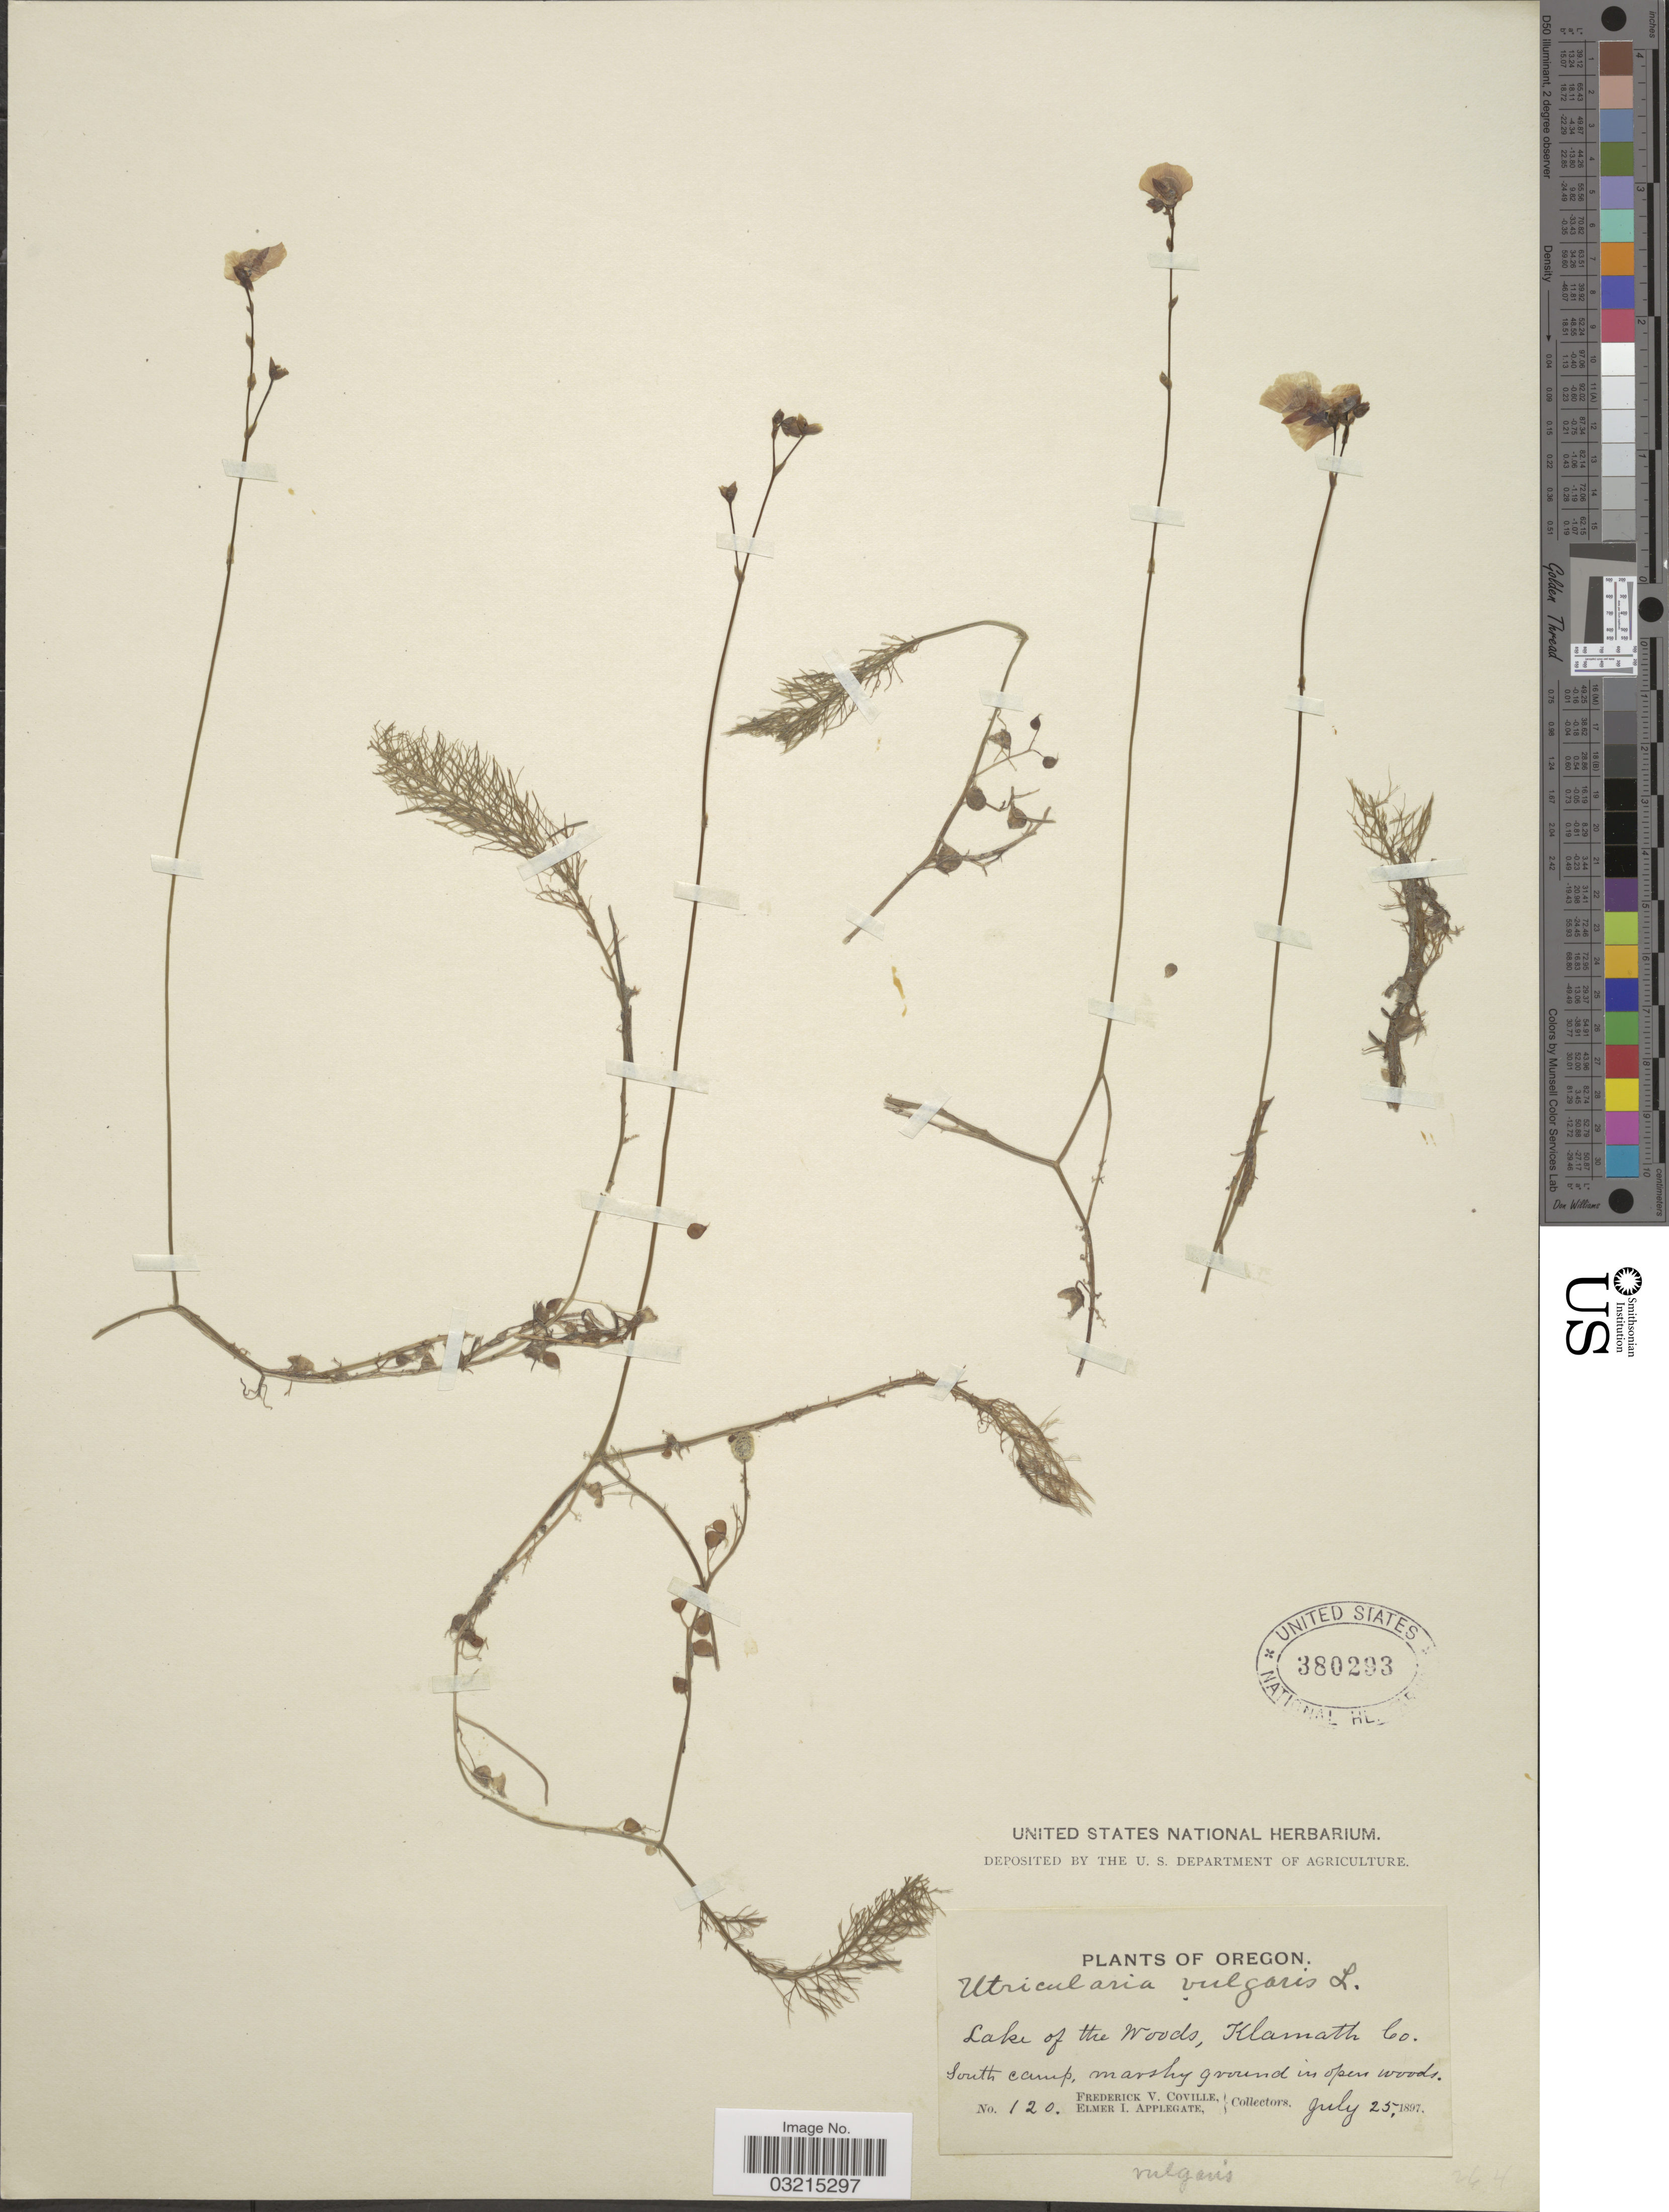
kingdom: Plantae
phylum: Tracheophyta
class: Magnoliopsida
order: Lamiales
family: Lentibulariaceae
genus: Utricularia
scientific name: Utricularia intermedia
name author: Hayne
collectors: F. V. Coville & E. I. Applegate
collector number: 120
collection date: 1897-07-25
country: United States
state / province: Oregon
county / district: Klamath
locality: Lake of the Woods, Klamath Co. South Camp.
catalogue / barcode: US 380293